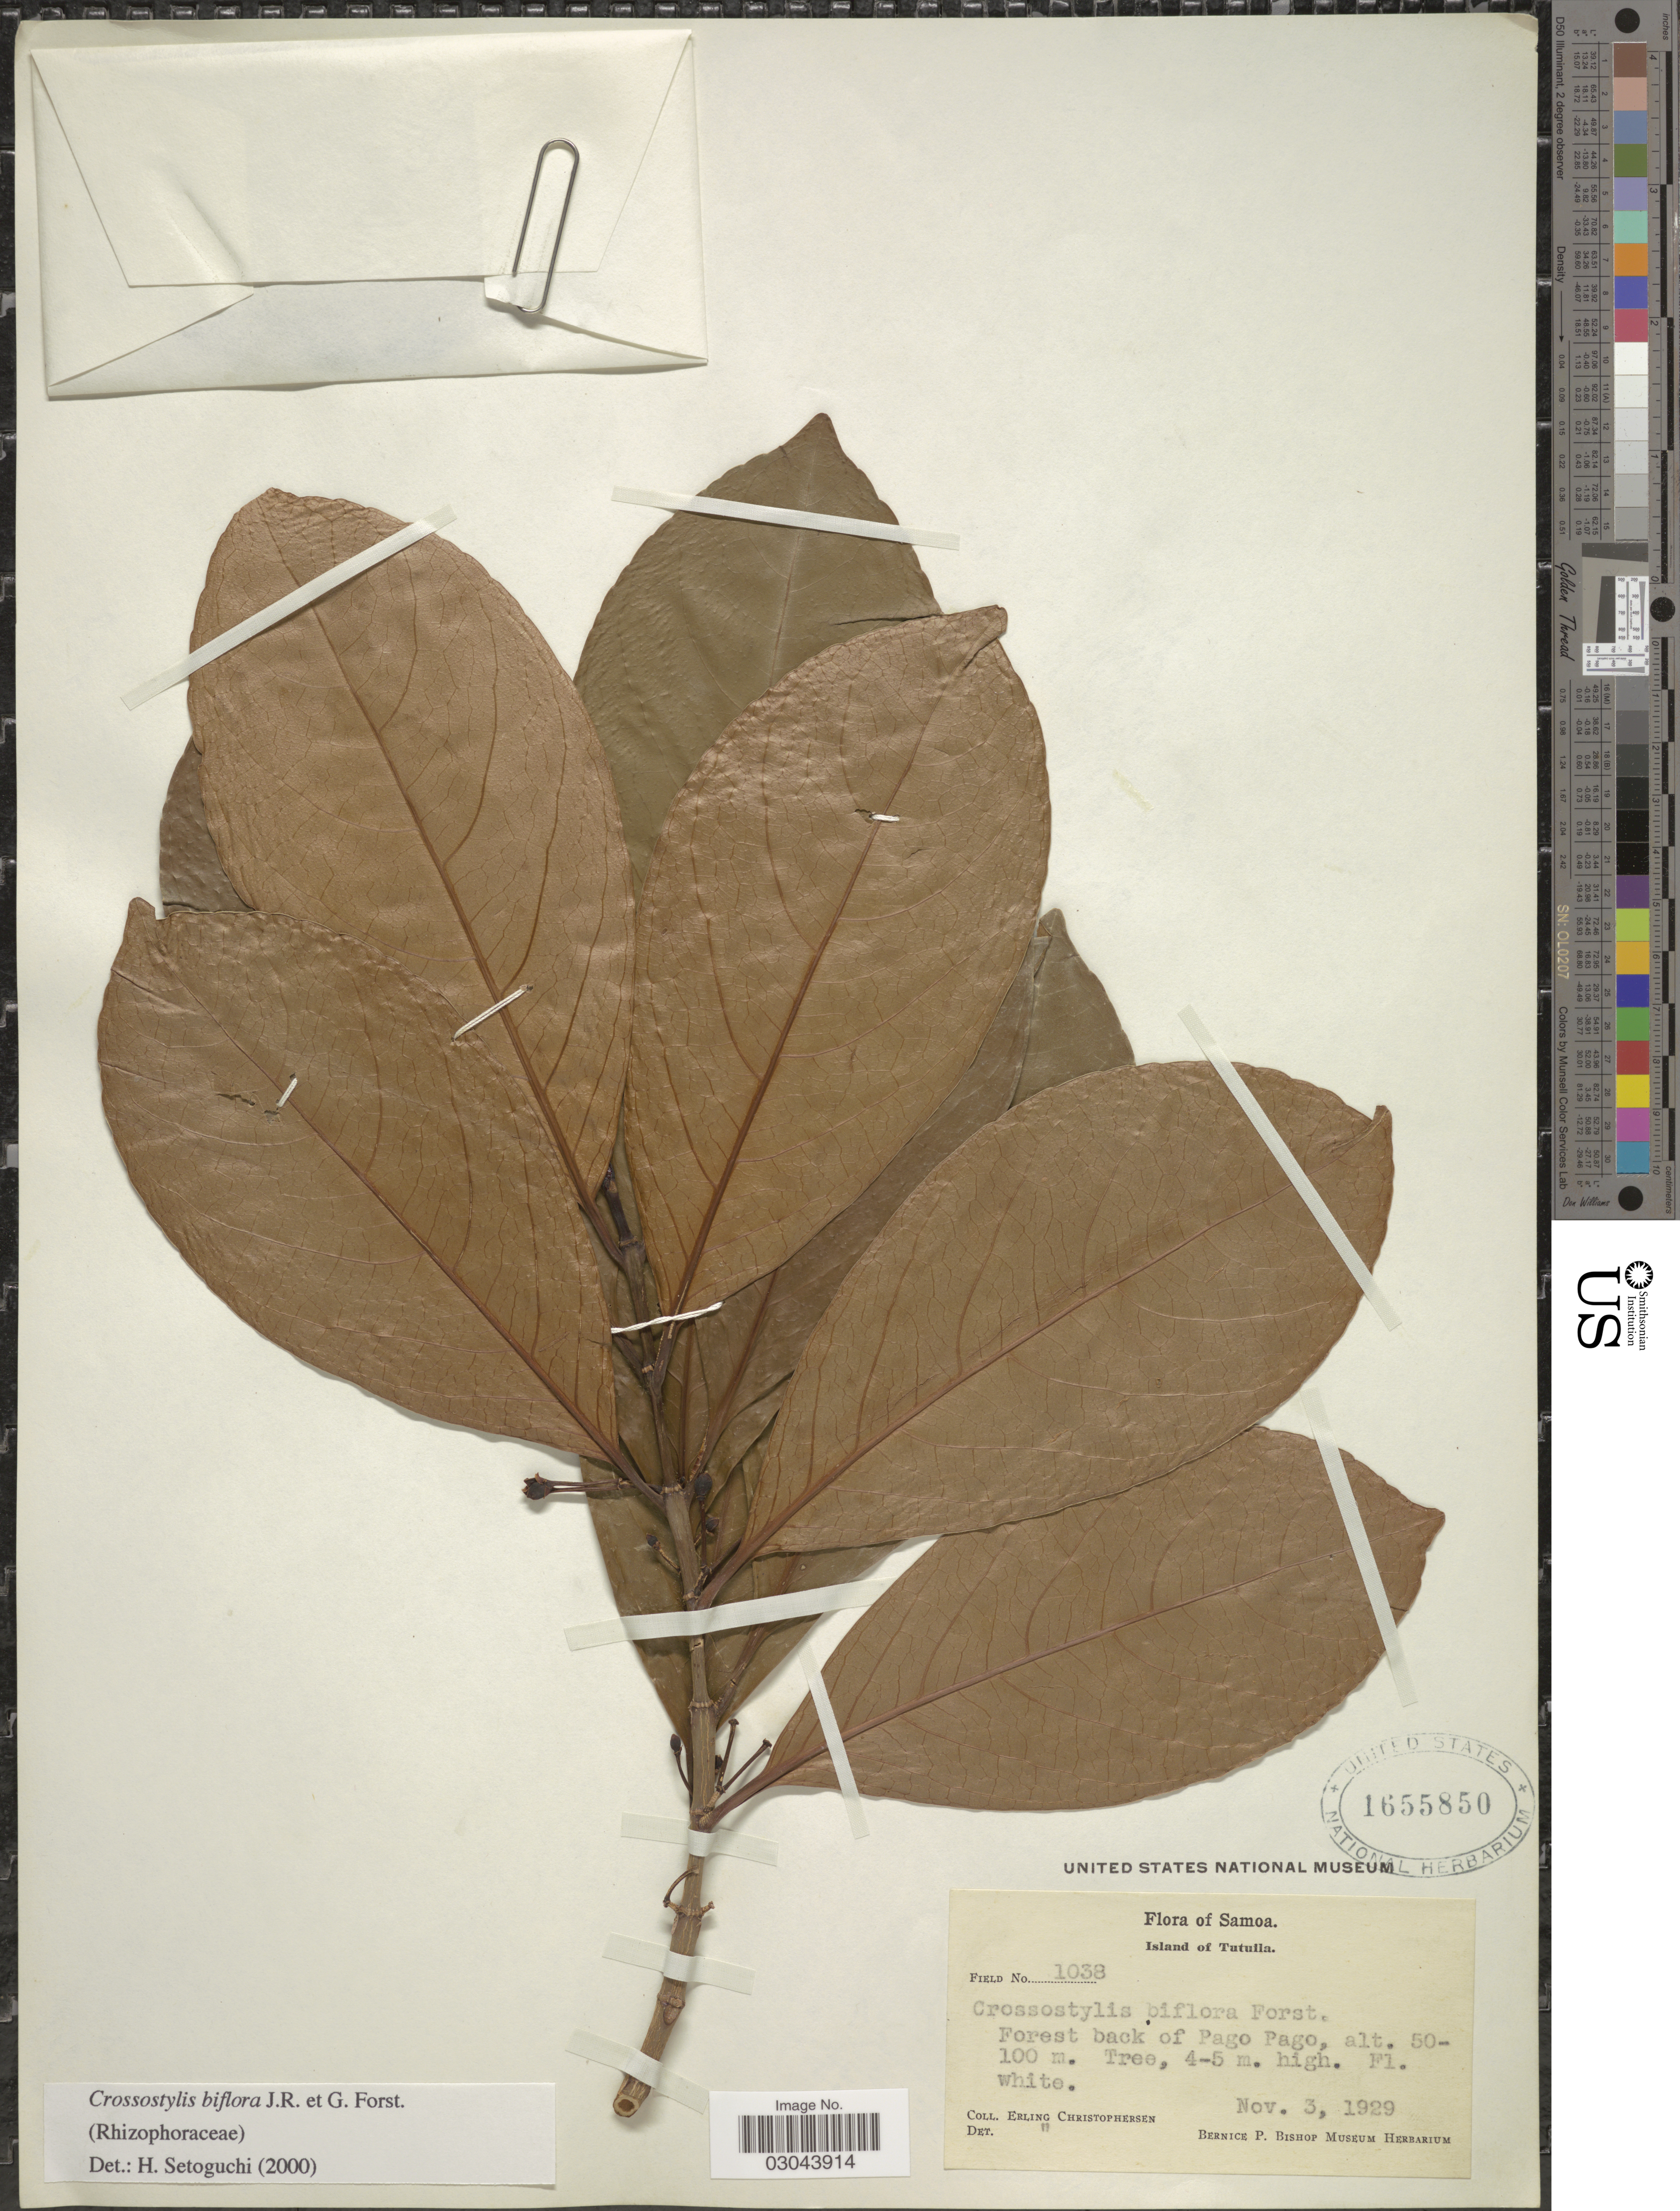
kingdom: Plantae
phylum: Tracheophyta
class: Magnoliopsida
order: Malpighiales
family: Rhizophoraceae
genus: Crossostylis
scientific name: Crossostylis biflora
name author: J.R. Forst. & G. Forst.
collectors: E. Christophersen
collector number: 1038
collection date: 1929-11-03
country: American Samoa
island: Tutuila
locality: Samoa. Island of Tutuila. Forest back of Pago Pago.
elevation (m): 50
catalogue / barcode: US 1655850